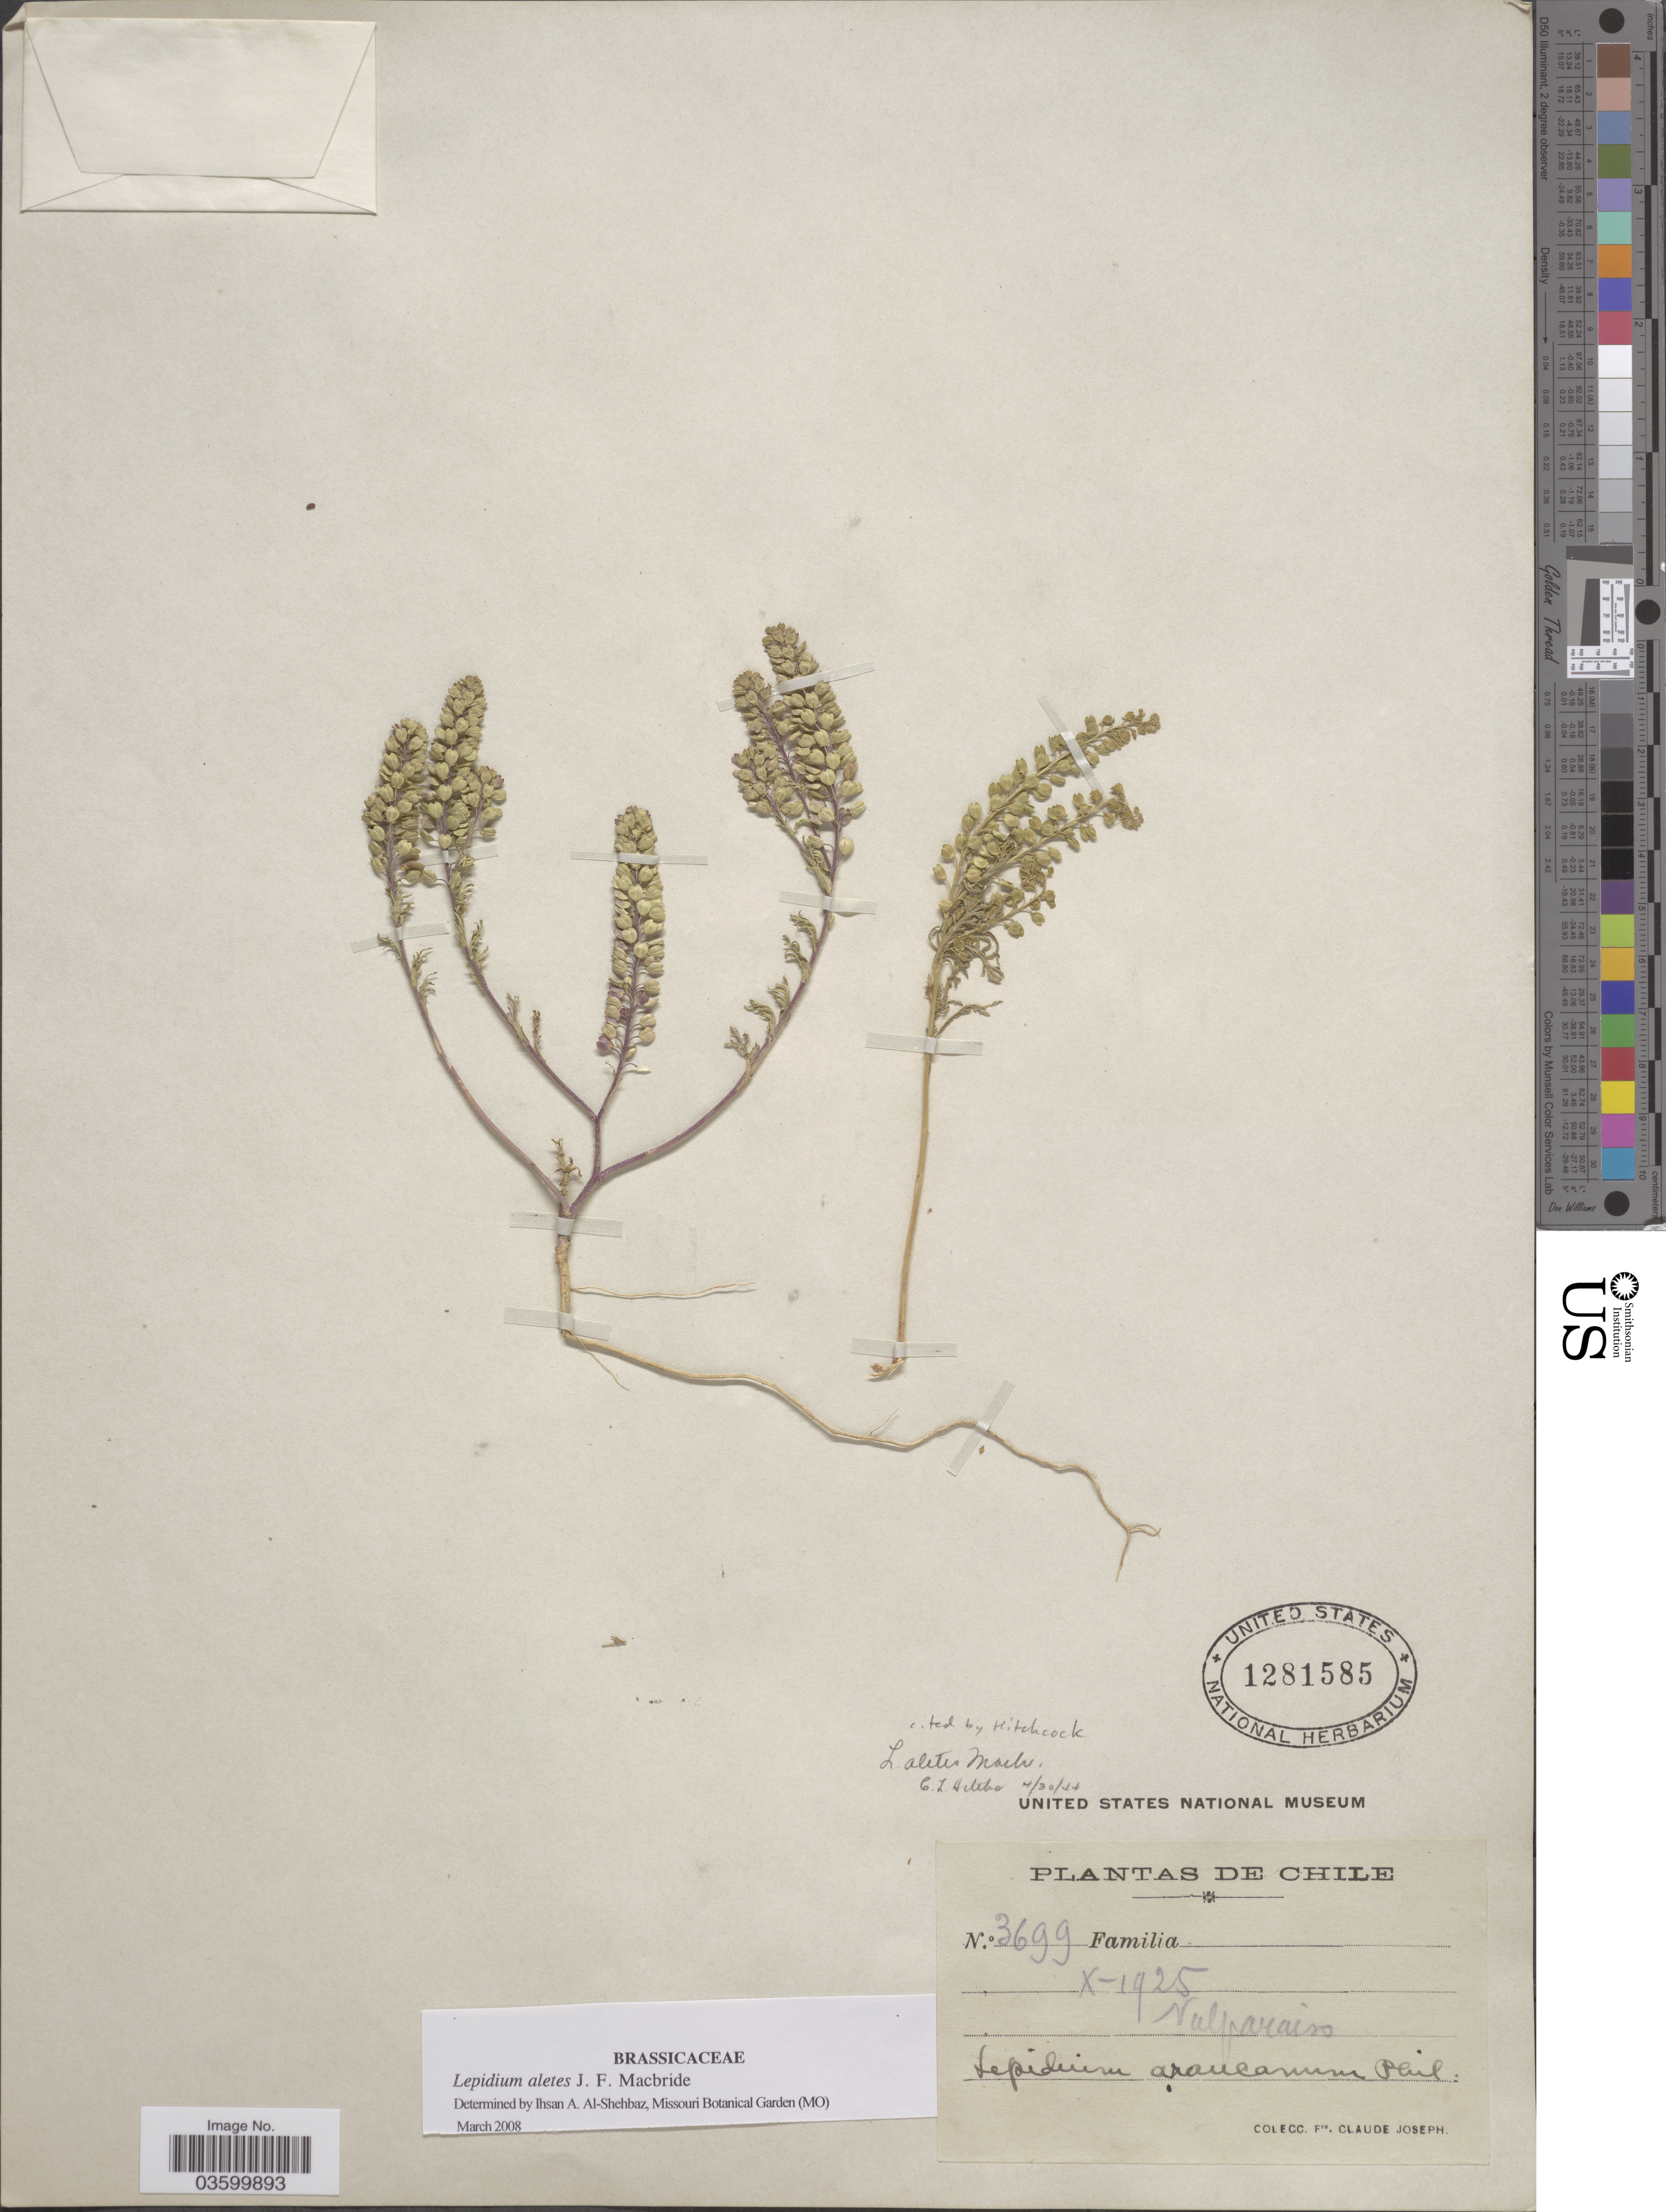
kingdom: Plantae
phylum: Tracheophyta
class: Magnoliopsida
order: Brassicales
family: Brassicaceae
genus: Lepidium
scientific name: Lepidium aletes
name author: J.F. Macbr.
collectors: Bro. Claude-Joseph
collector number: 3699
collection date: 1925-10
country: Chile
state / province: Valparaíso (V)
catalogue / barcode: US 1281585